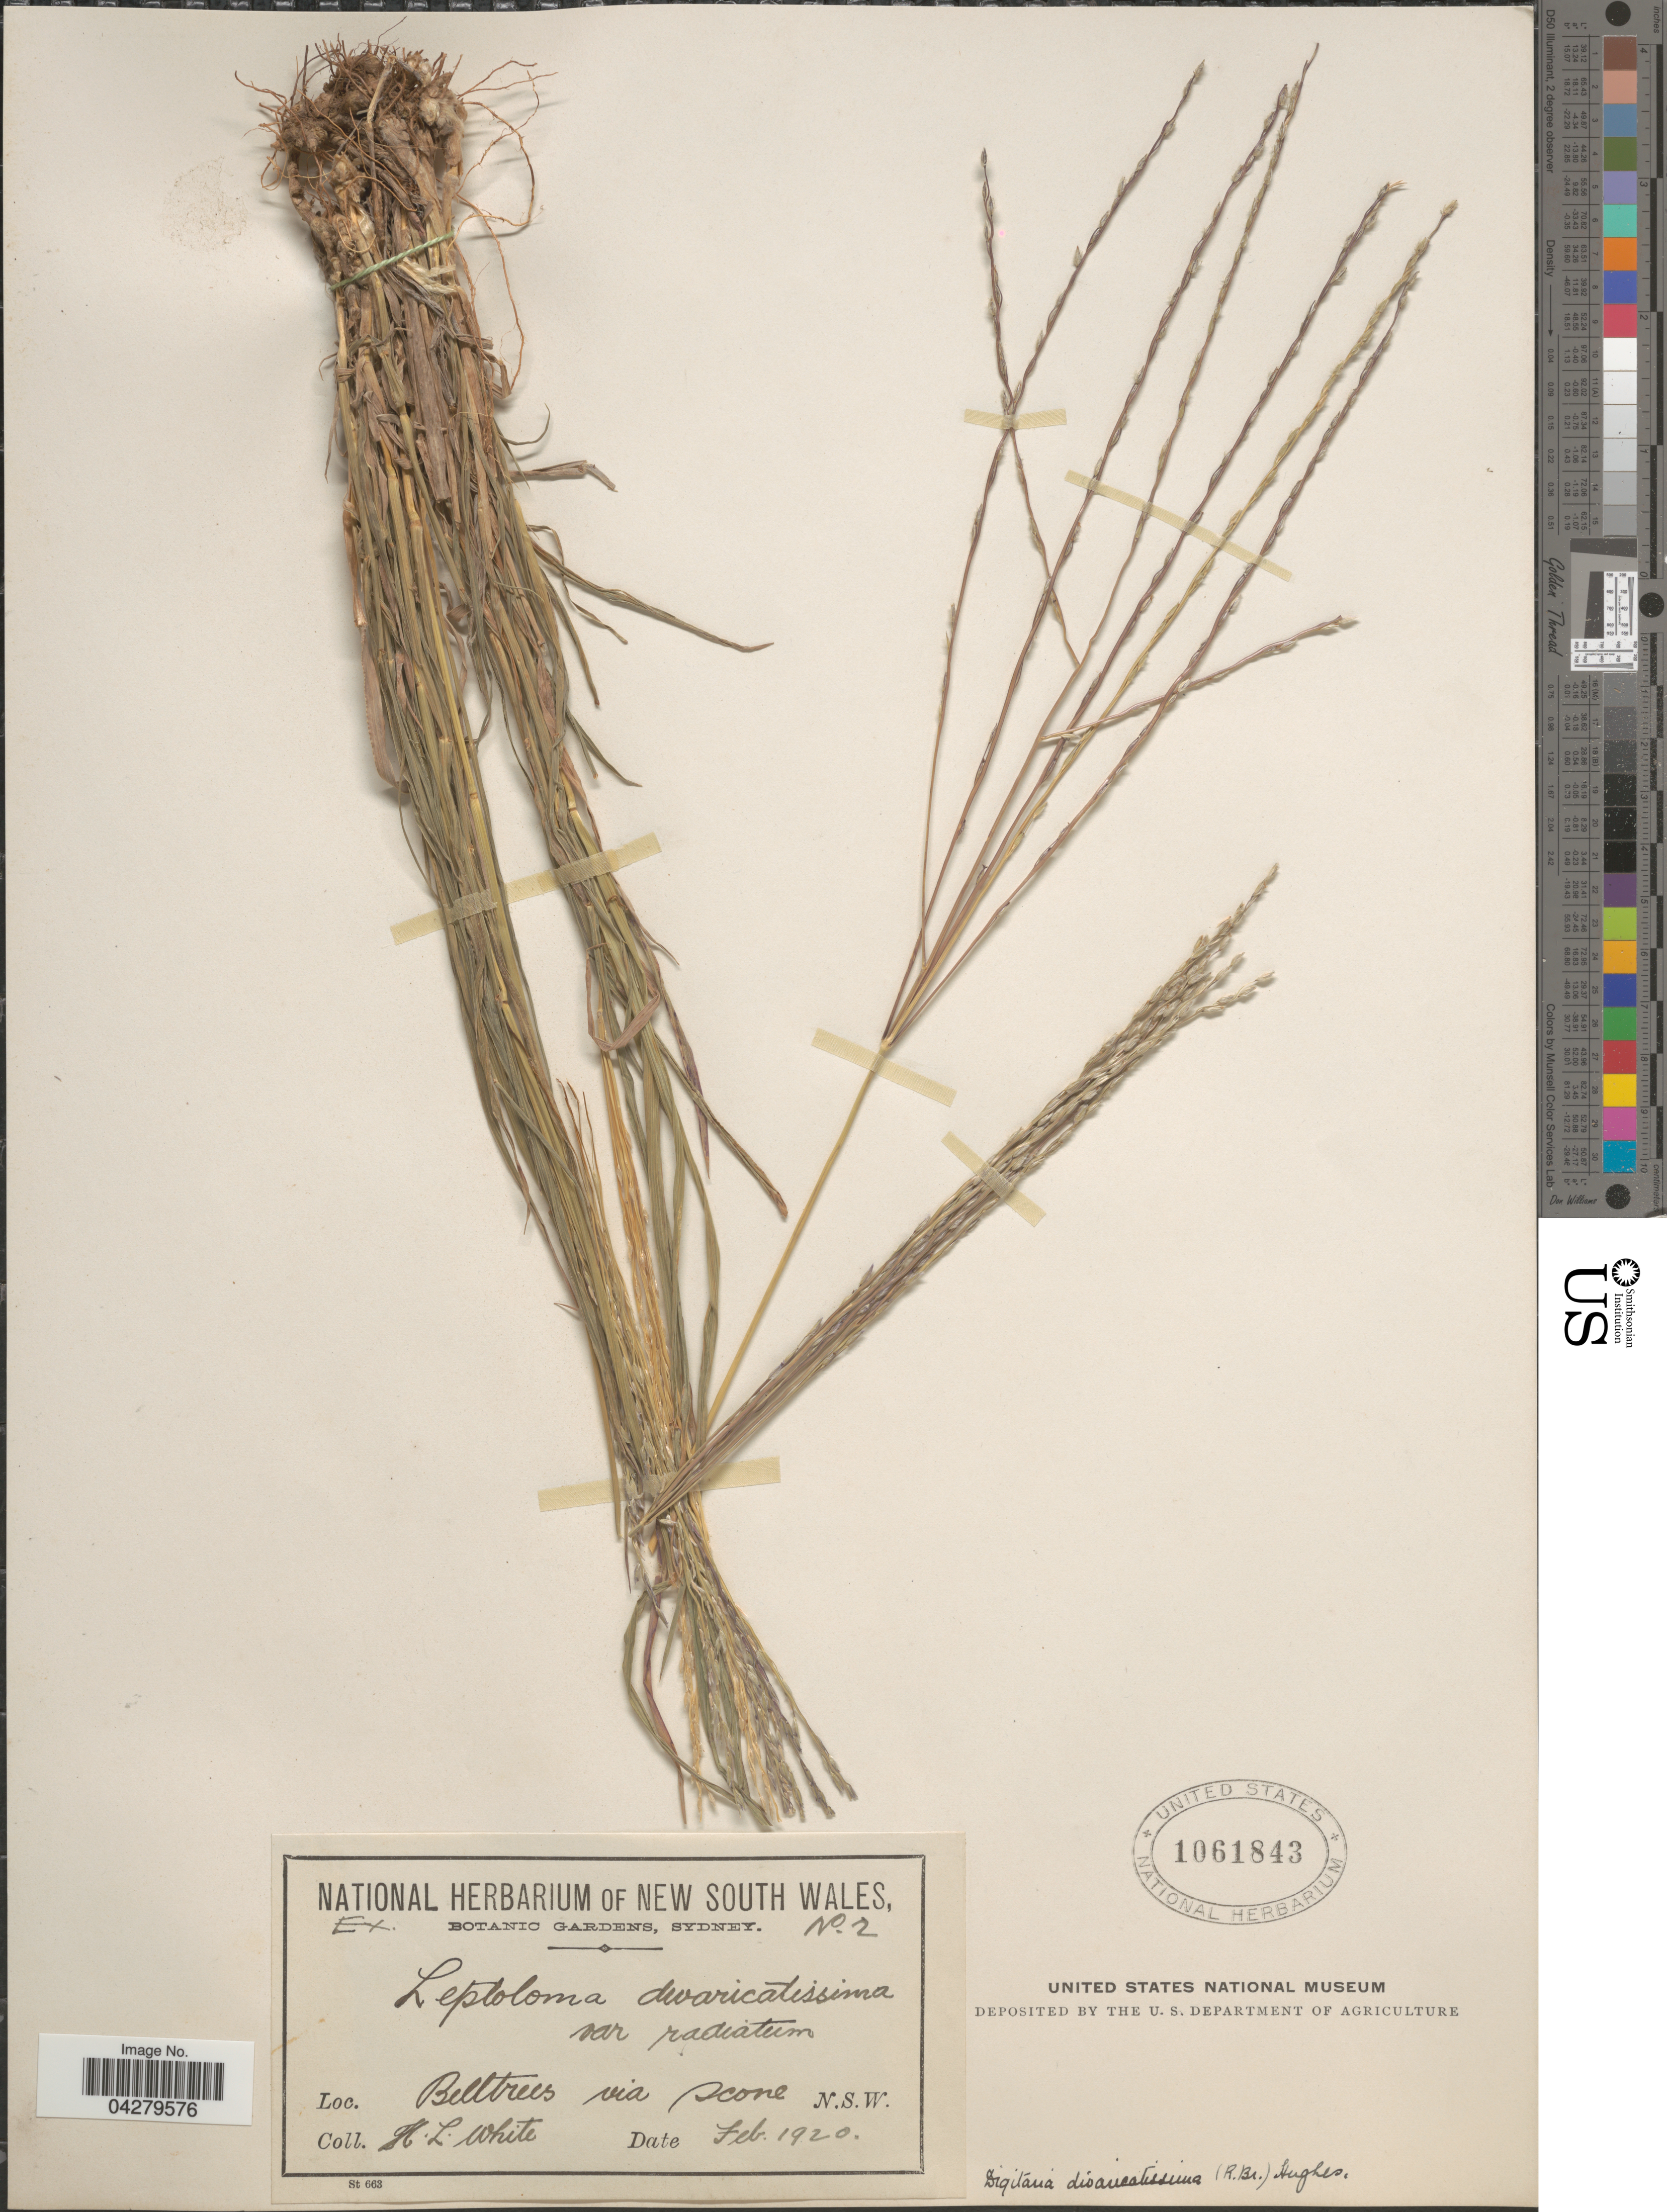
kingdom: Plantae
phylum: Tracheophyta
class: Liliopsida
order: Poales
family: Poaceae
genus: Digitaria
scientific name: Digitaria divaricatissima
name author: (R. Br.) Hughes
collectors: H. White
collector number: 2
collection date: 1920-02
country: Australia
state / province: New South Wales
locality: Belltrees via Scone.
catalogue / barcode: US 1061843